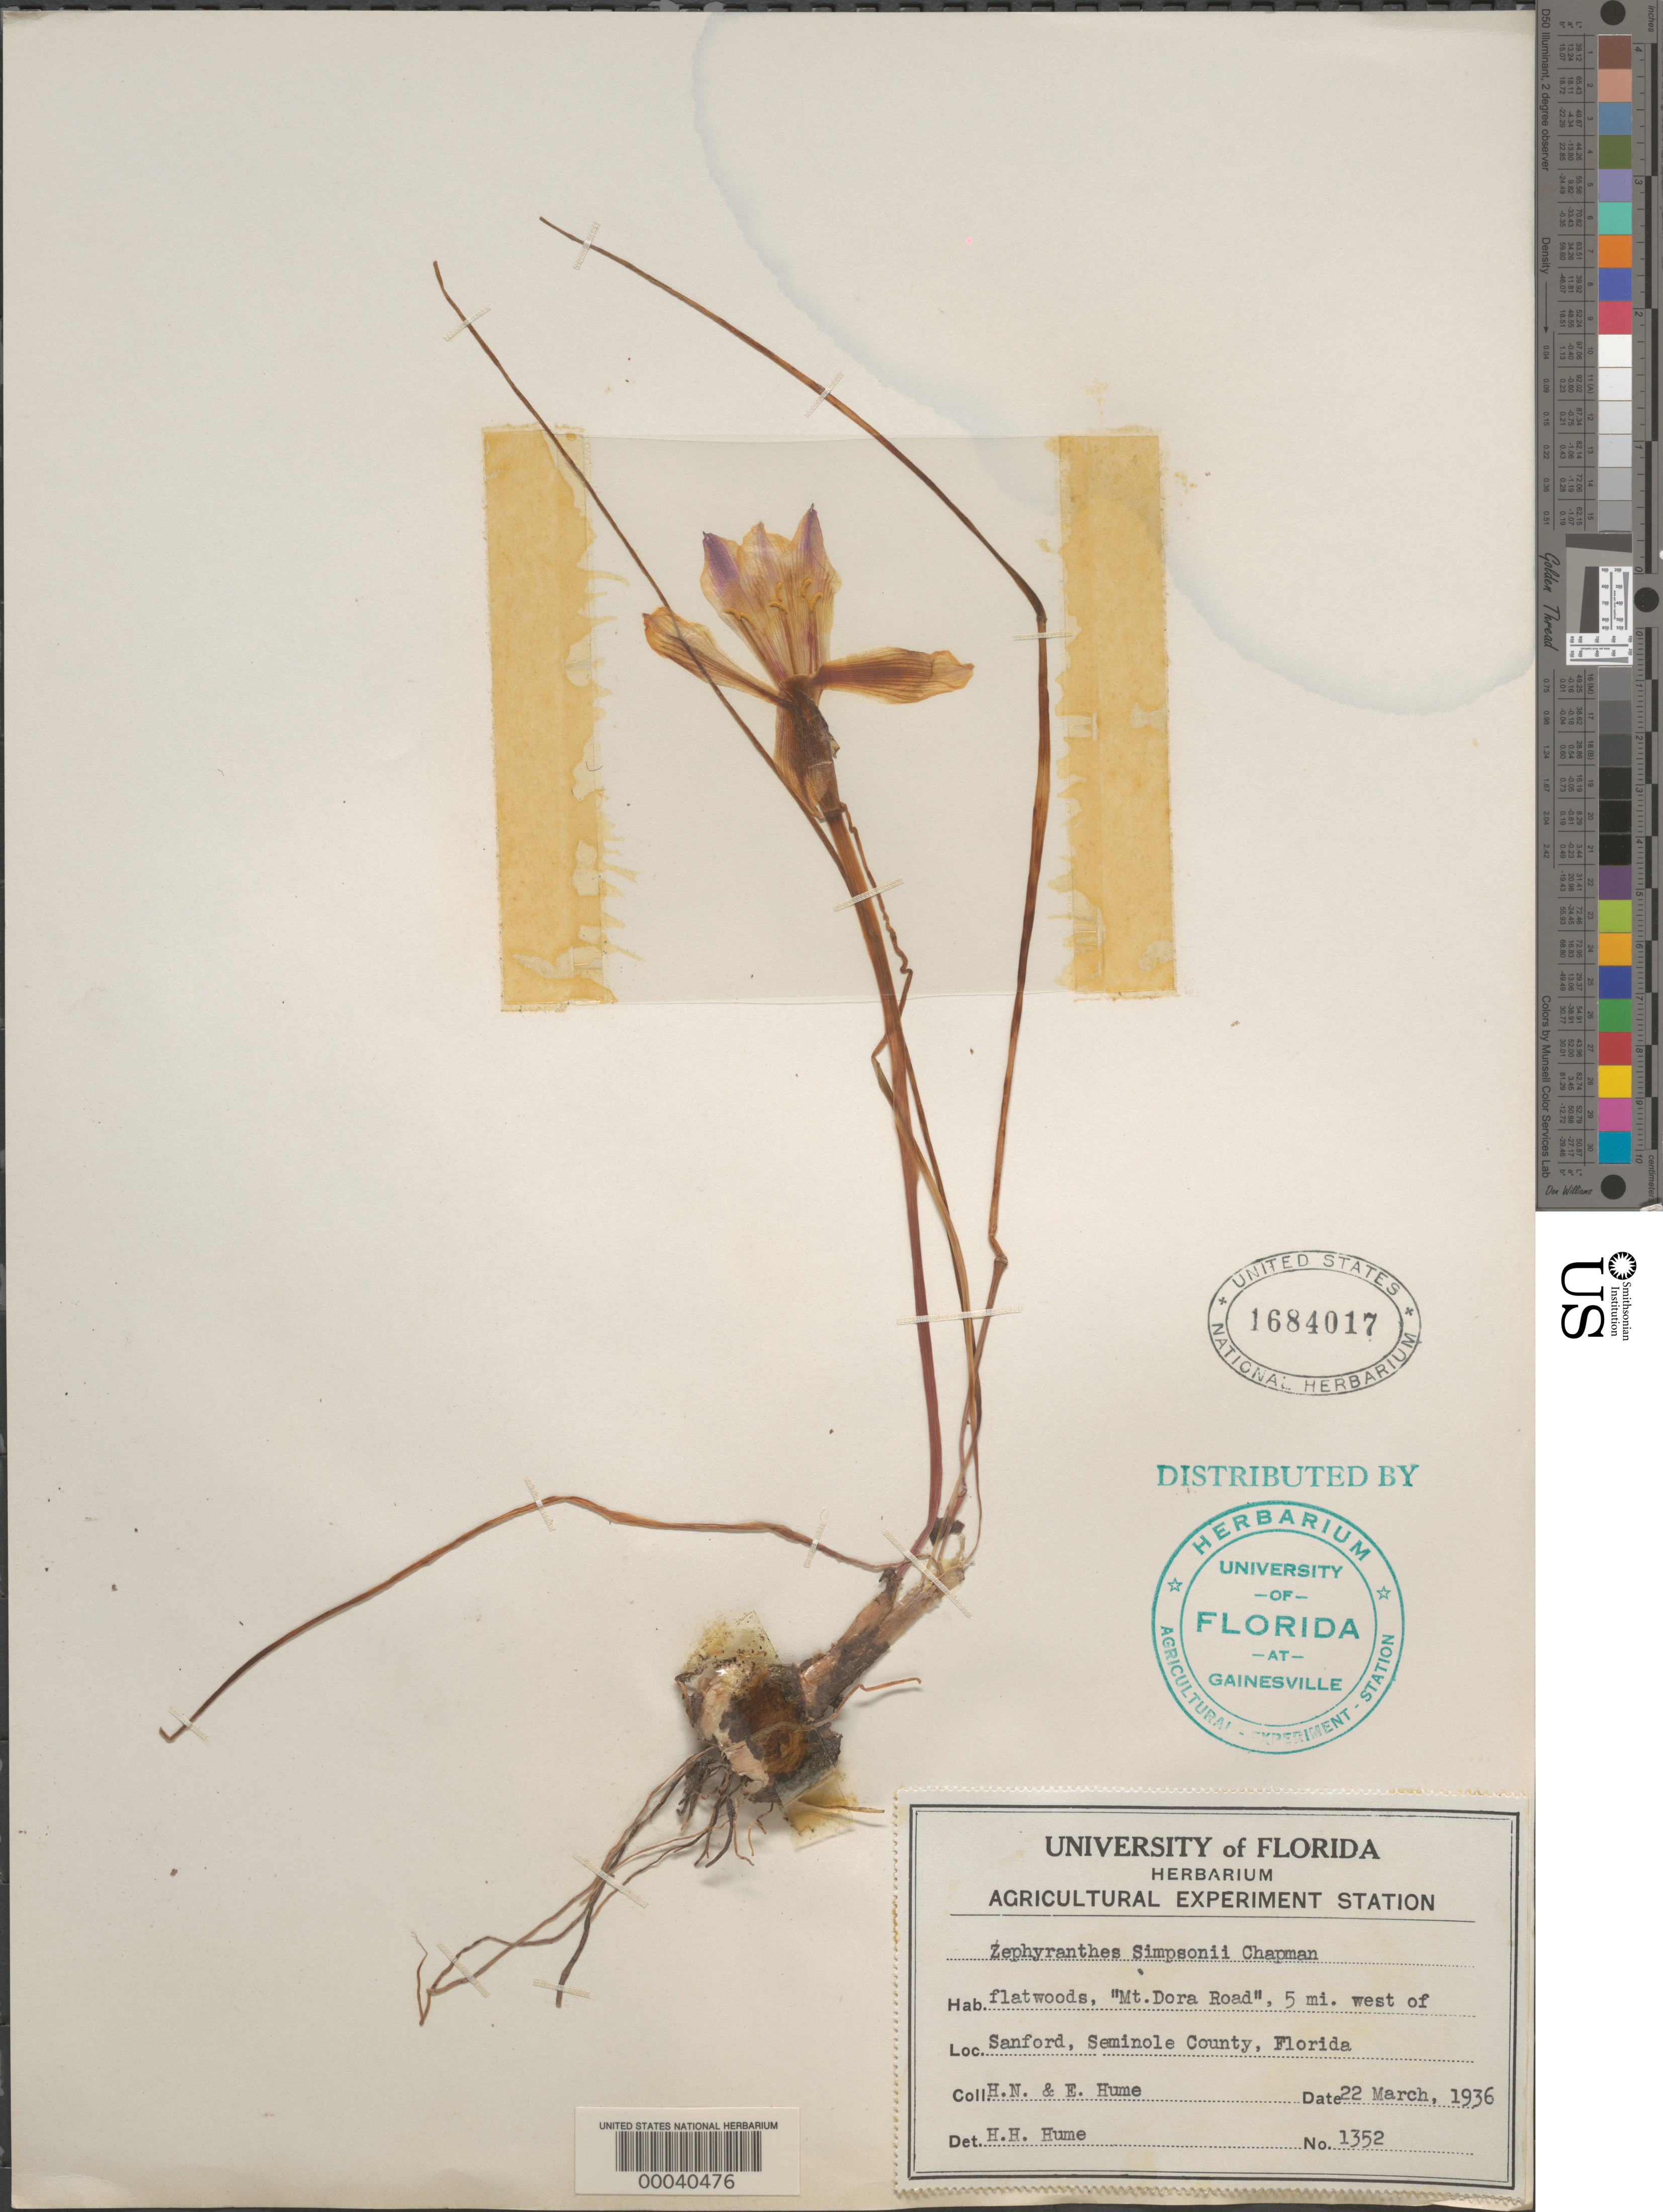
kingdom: Plantae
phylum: Tracheophyta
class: Liliopsida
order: Asparagales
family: Amaryllidaceae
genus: Zephyranthes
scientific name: Zephyranthes simpsonii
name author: Chapm.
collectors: H. Hume & E. Hume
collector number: Univ Of Fl Herb 1352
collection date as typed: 22 Mar 1936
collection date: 1936-03-22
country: United States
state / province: Florida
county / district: Seminole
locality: "mt. dora road", 5 mi. w of sanford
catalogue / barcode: US 1684017